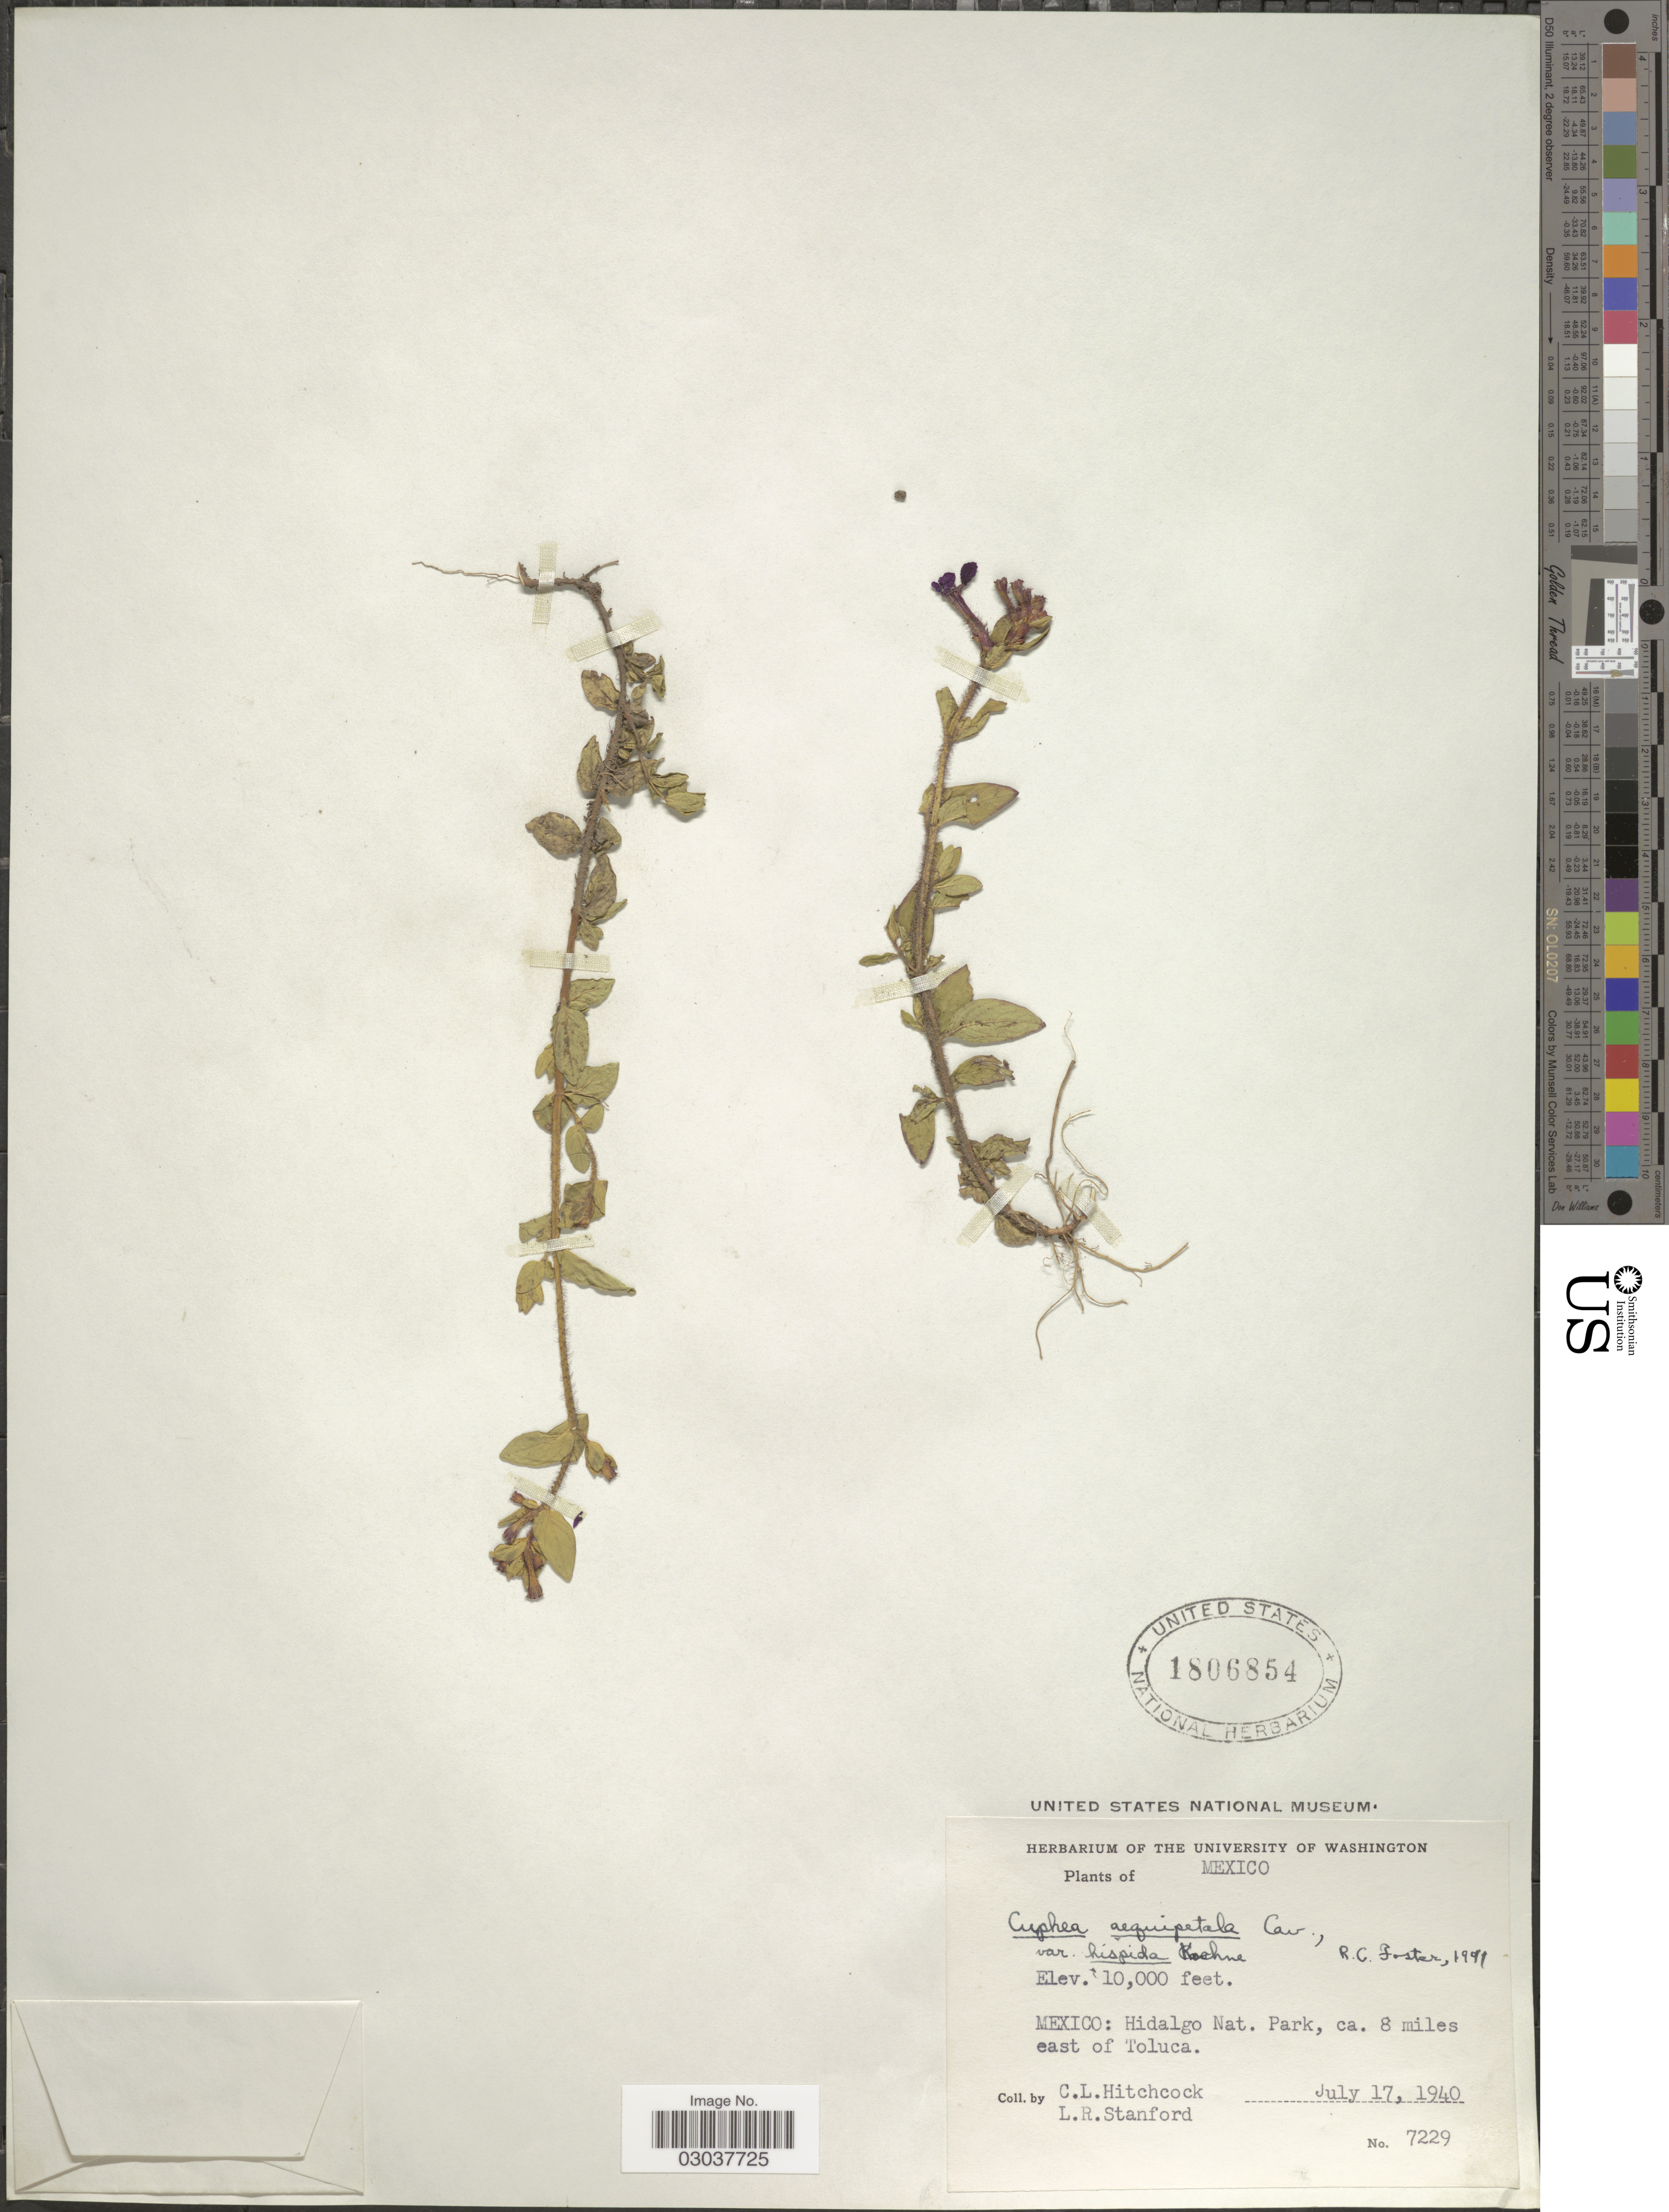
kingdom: Plantae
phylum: Tracheophyta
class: Magnoliopsida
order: Myrtales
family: Lythraceae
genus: Cuphea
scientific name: Cuphea aequipetala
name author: Cav.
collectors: C. L. Hitchcock & L. R. Stanford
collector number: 722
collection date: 1940-07-17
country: Mexico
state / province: México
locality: Hidalgo Nat. Park, ca. 8 miles east of Toluca.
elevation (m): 3048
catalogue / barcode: US 1806854